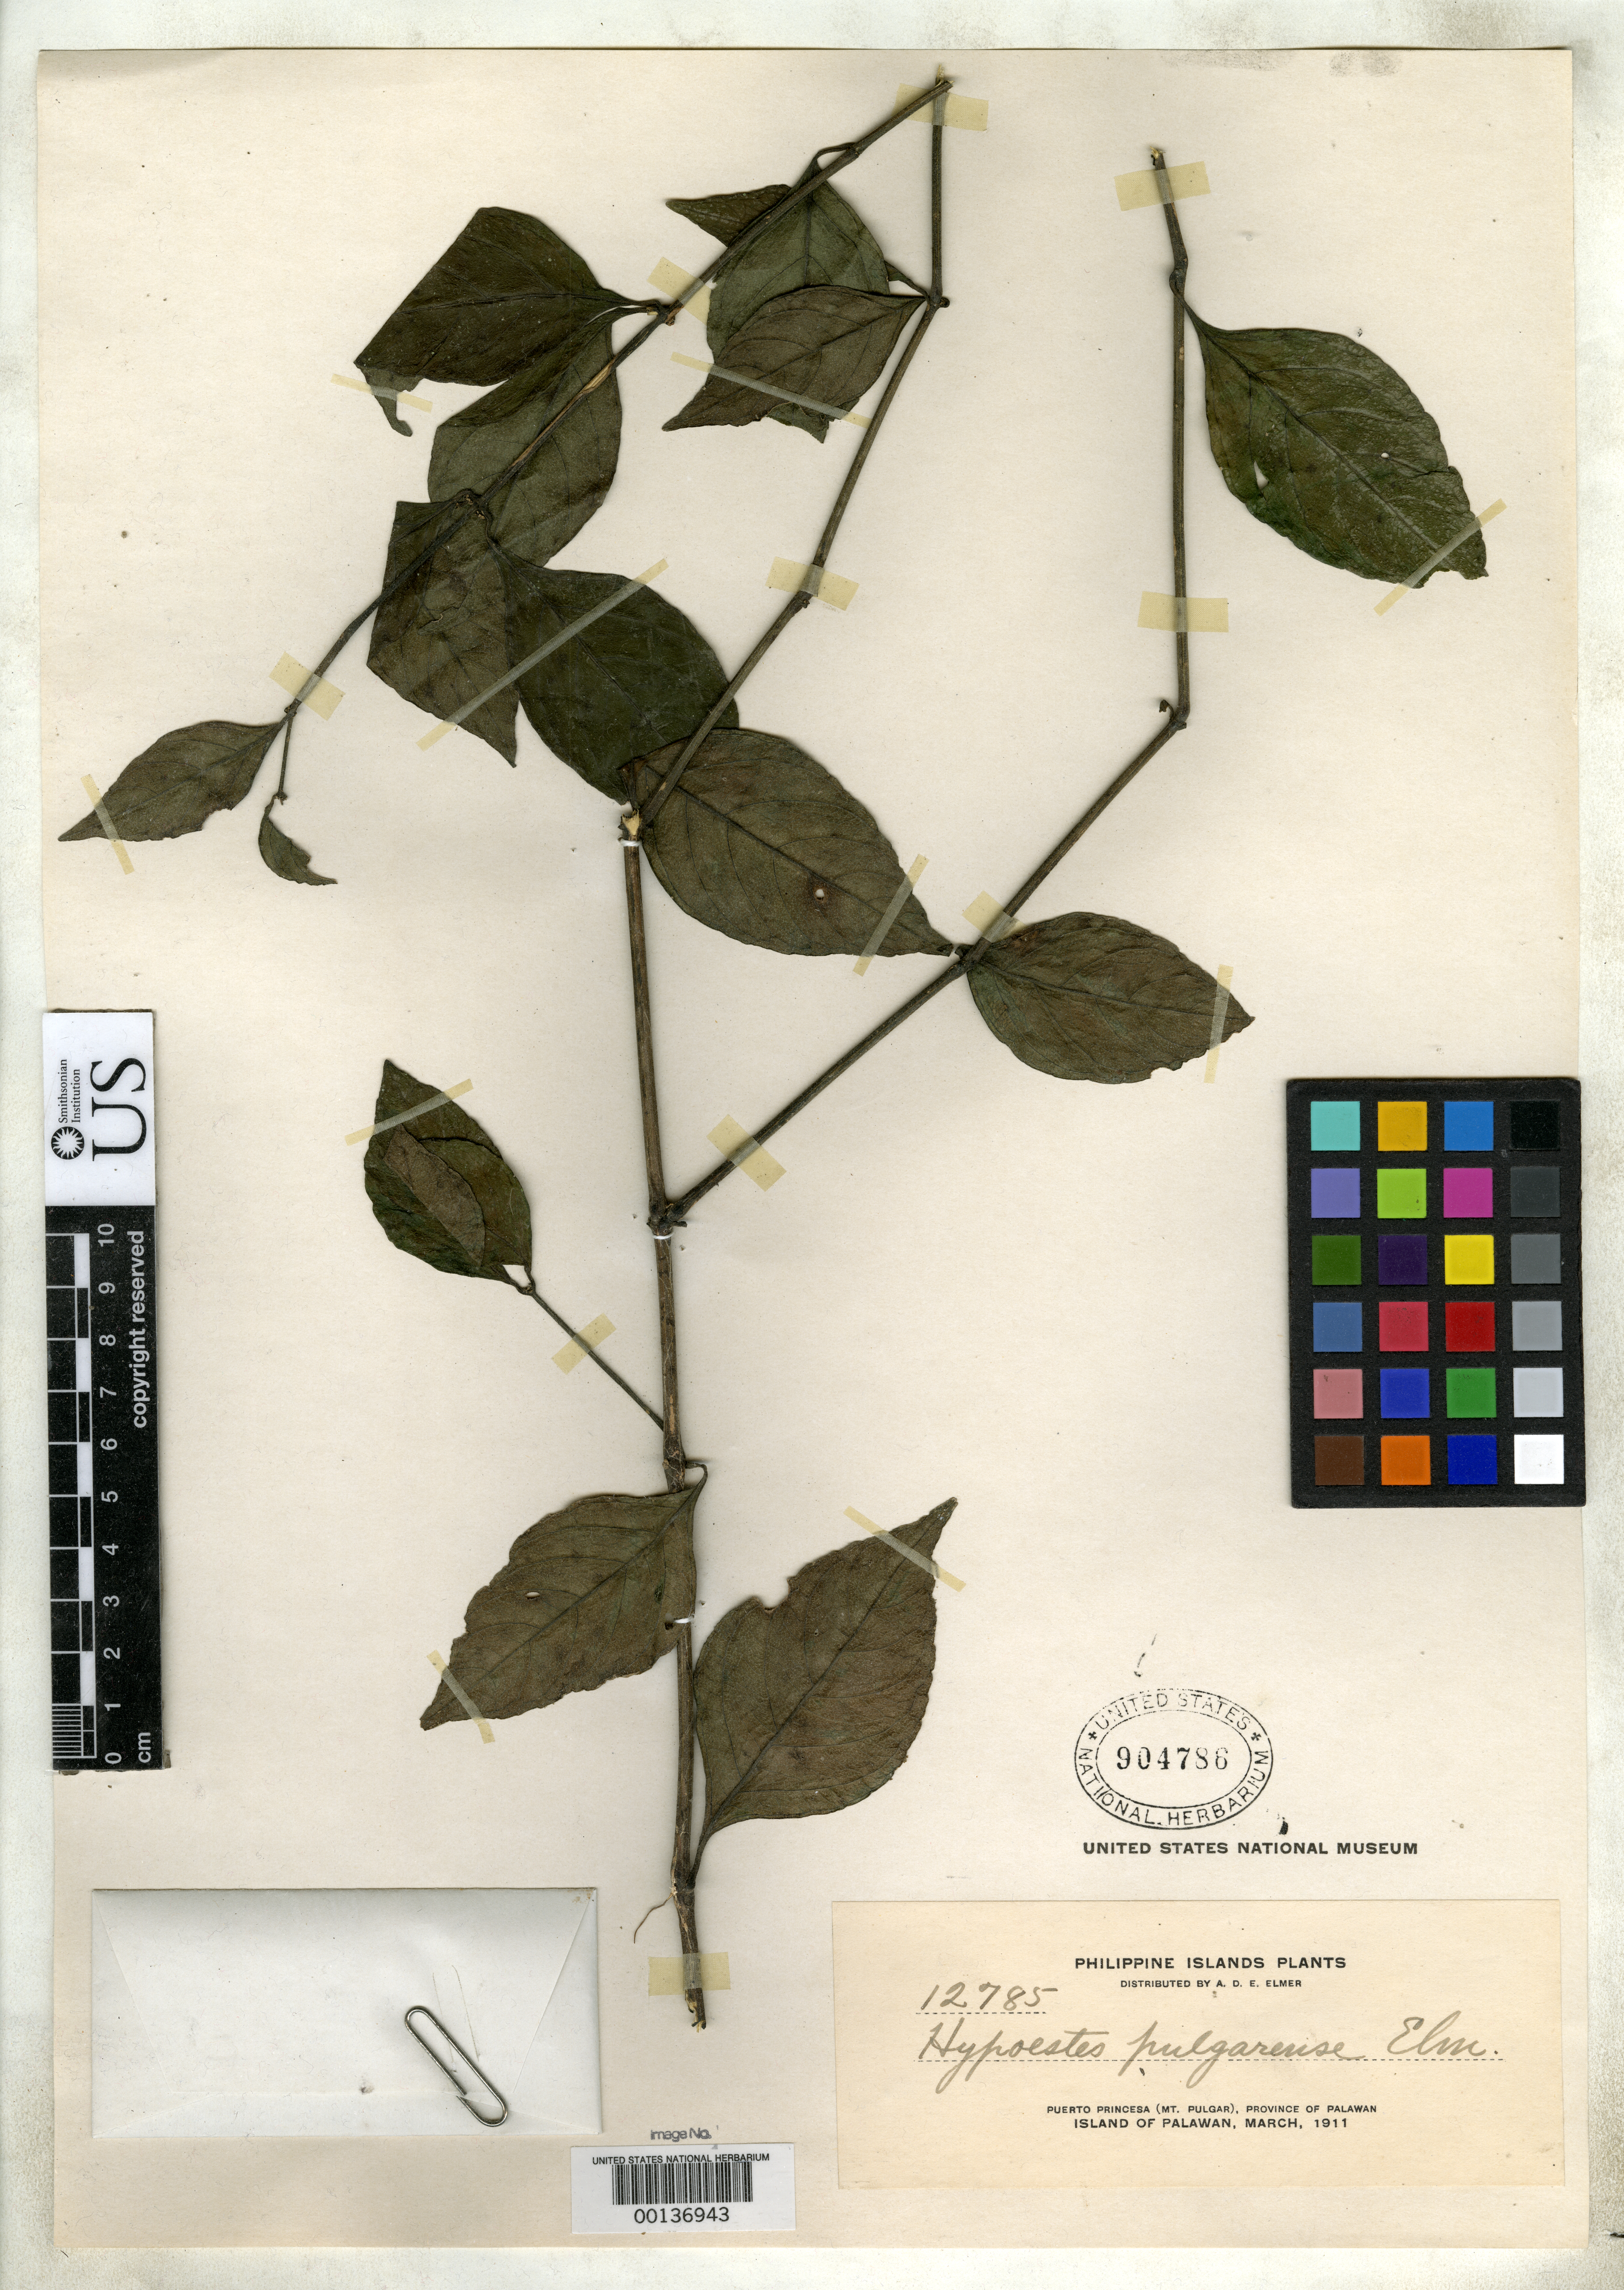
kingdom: Plantae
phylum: Tracheophyta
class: Magnoliopsida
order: Lamiales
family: Acanthaceae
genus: Hypoestes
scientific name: Hypoestes pulgarense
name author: Elmer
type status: Isotype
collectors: A. D. E. Elmer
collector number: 12785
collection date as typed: Mar 1911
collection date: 1911-03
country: Philippines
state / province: Mimaropa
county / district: Palawan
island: Palawan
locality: Puerto Princesa, Mt. Pulgar; Alt.250 ft.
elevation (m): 76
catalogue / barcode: US 904786